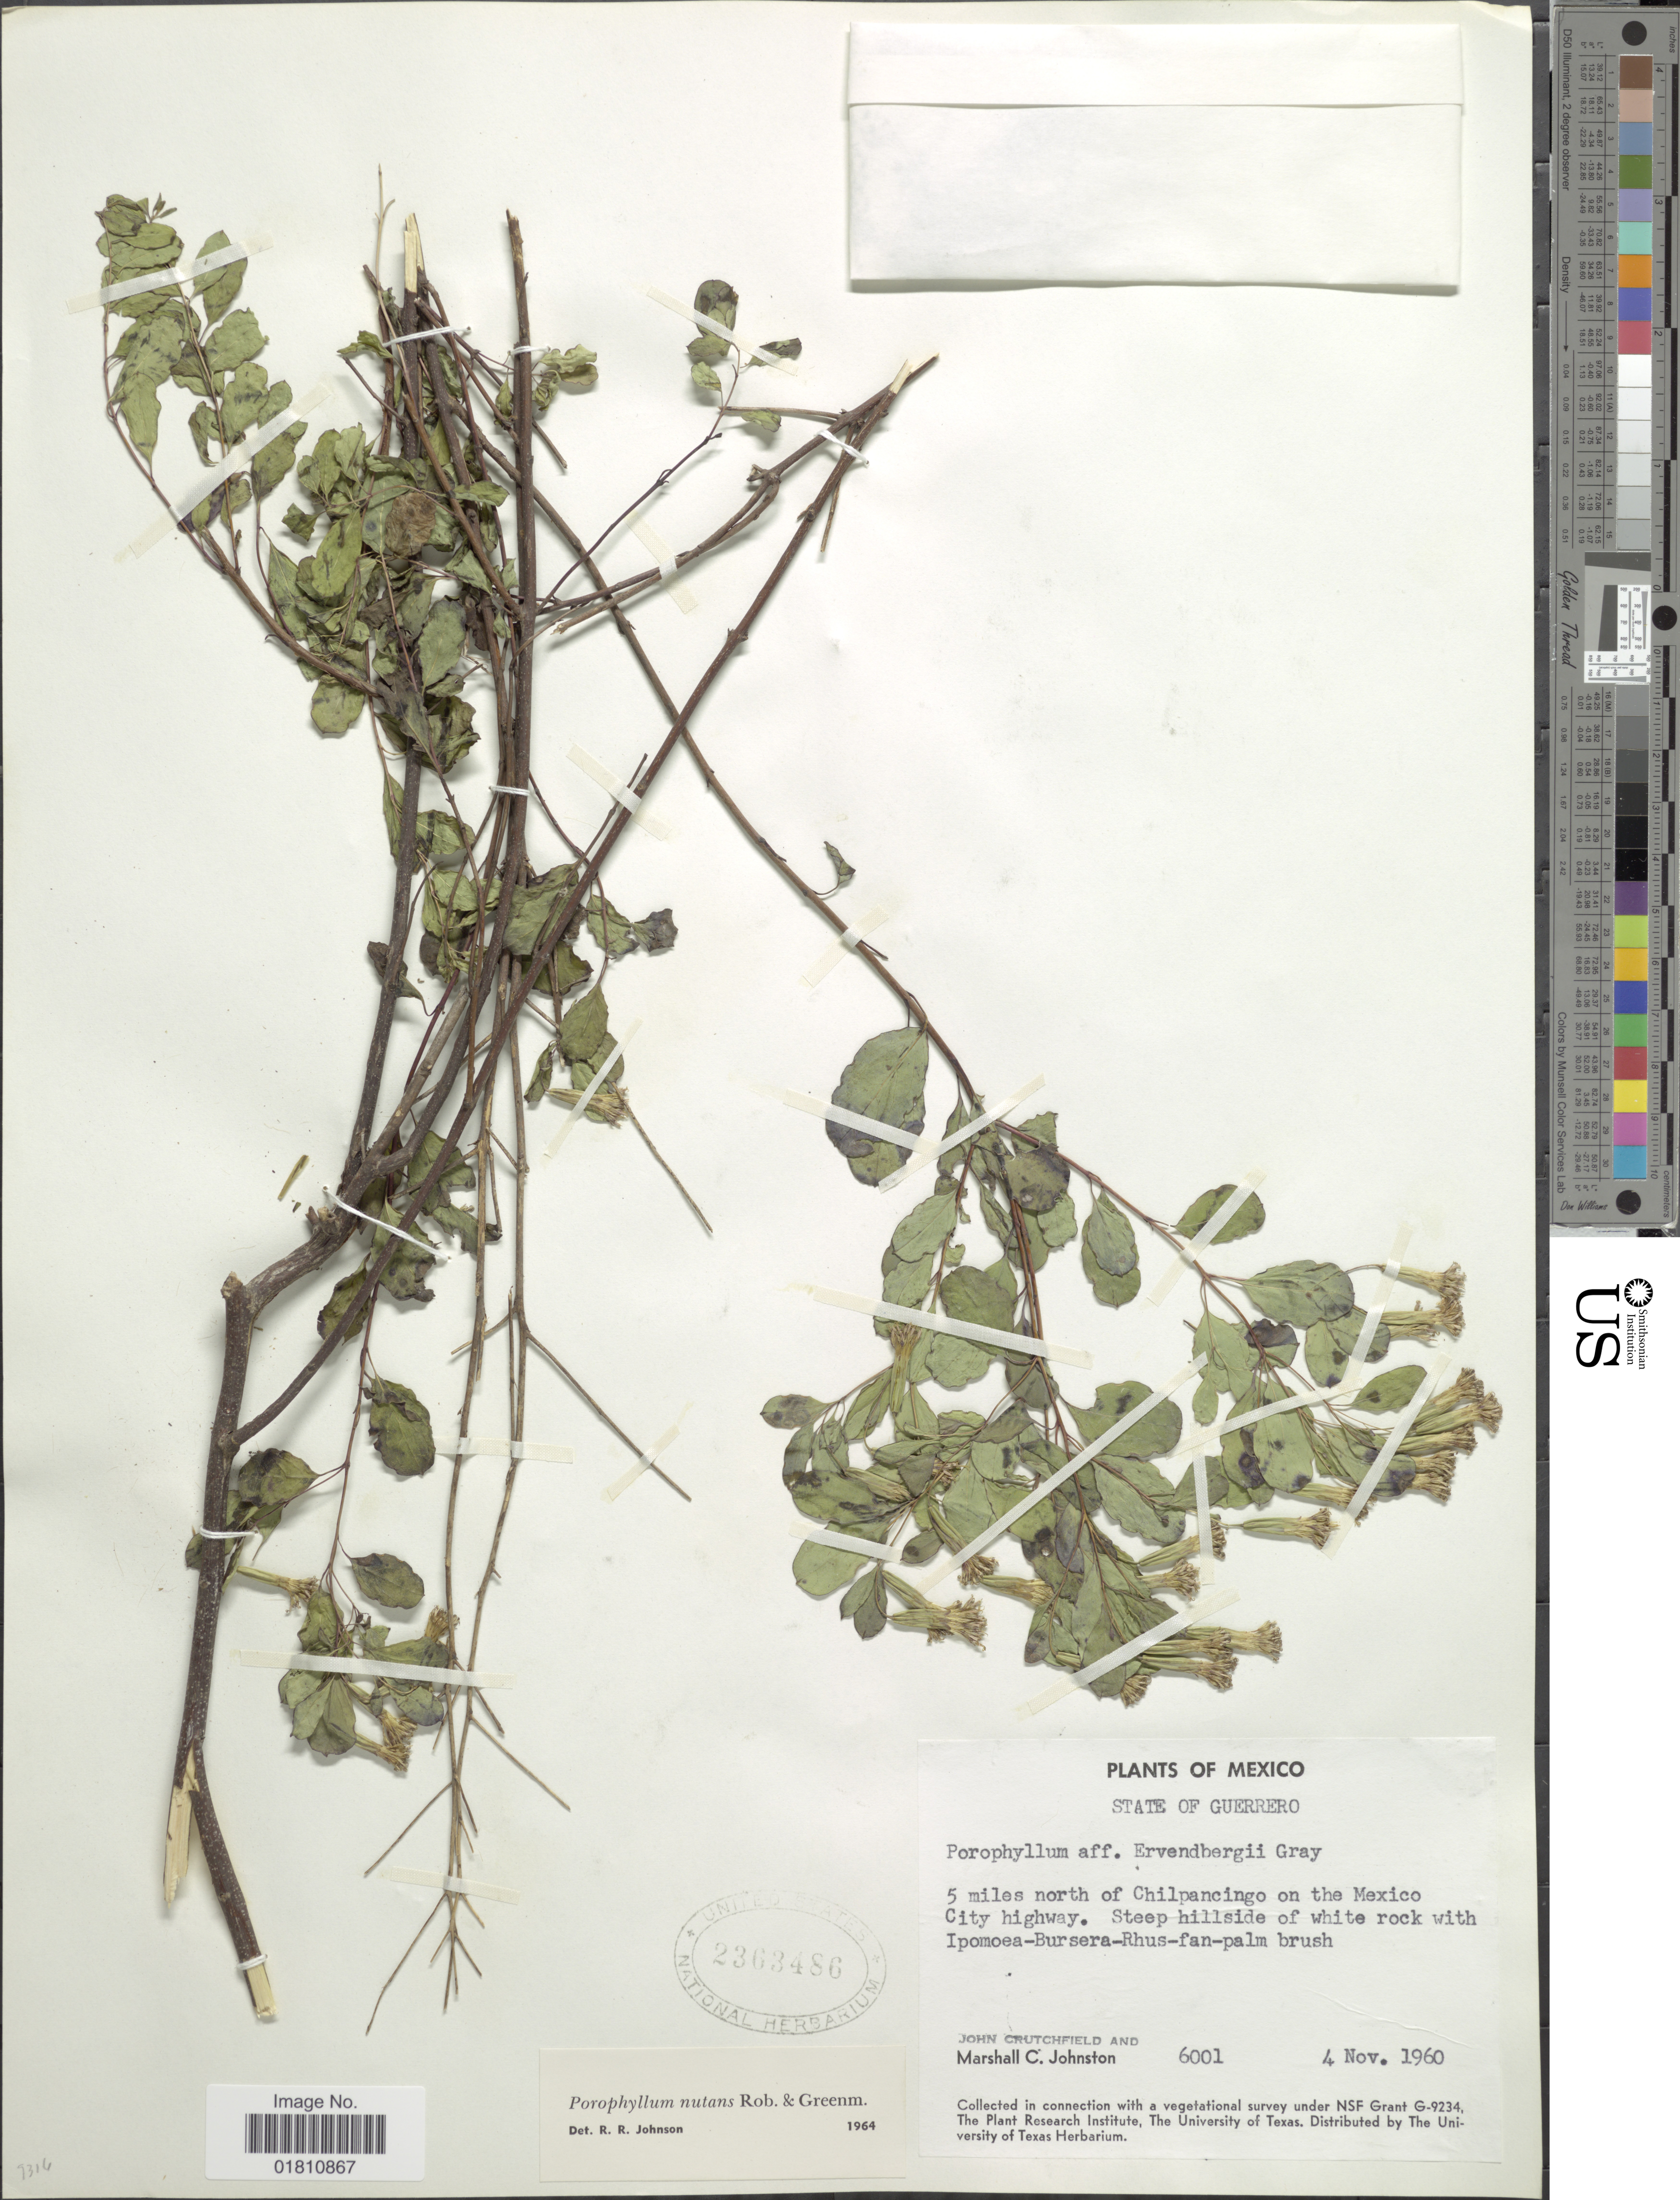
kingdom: Plantae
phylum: Tracheophyta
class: Magnoliopsida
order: Asterales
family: Asteraceae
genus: Porophyllum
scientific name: Porophyllum viridiflorum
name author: (Kunth) DC.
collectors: J. Crutchfield & M. Johnston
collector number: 6001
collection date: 1960-11-04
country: Mexico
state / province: Guerrero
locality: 5 miles north of Chilpancingo on the Mexico City highway, steep hillside.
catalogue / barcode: US 2363486